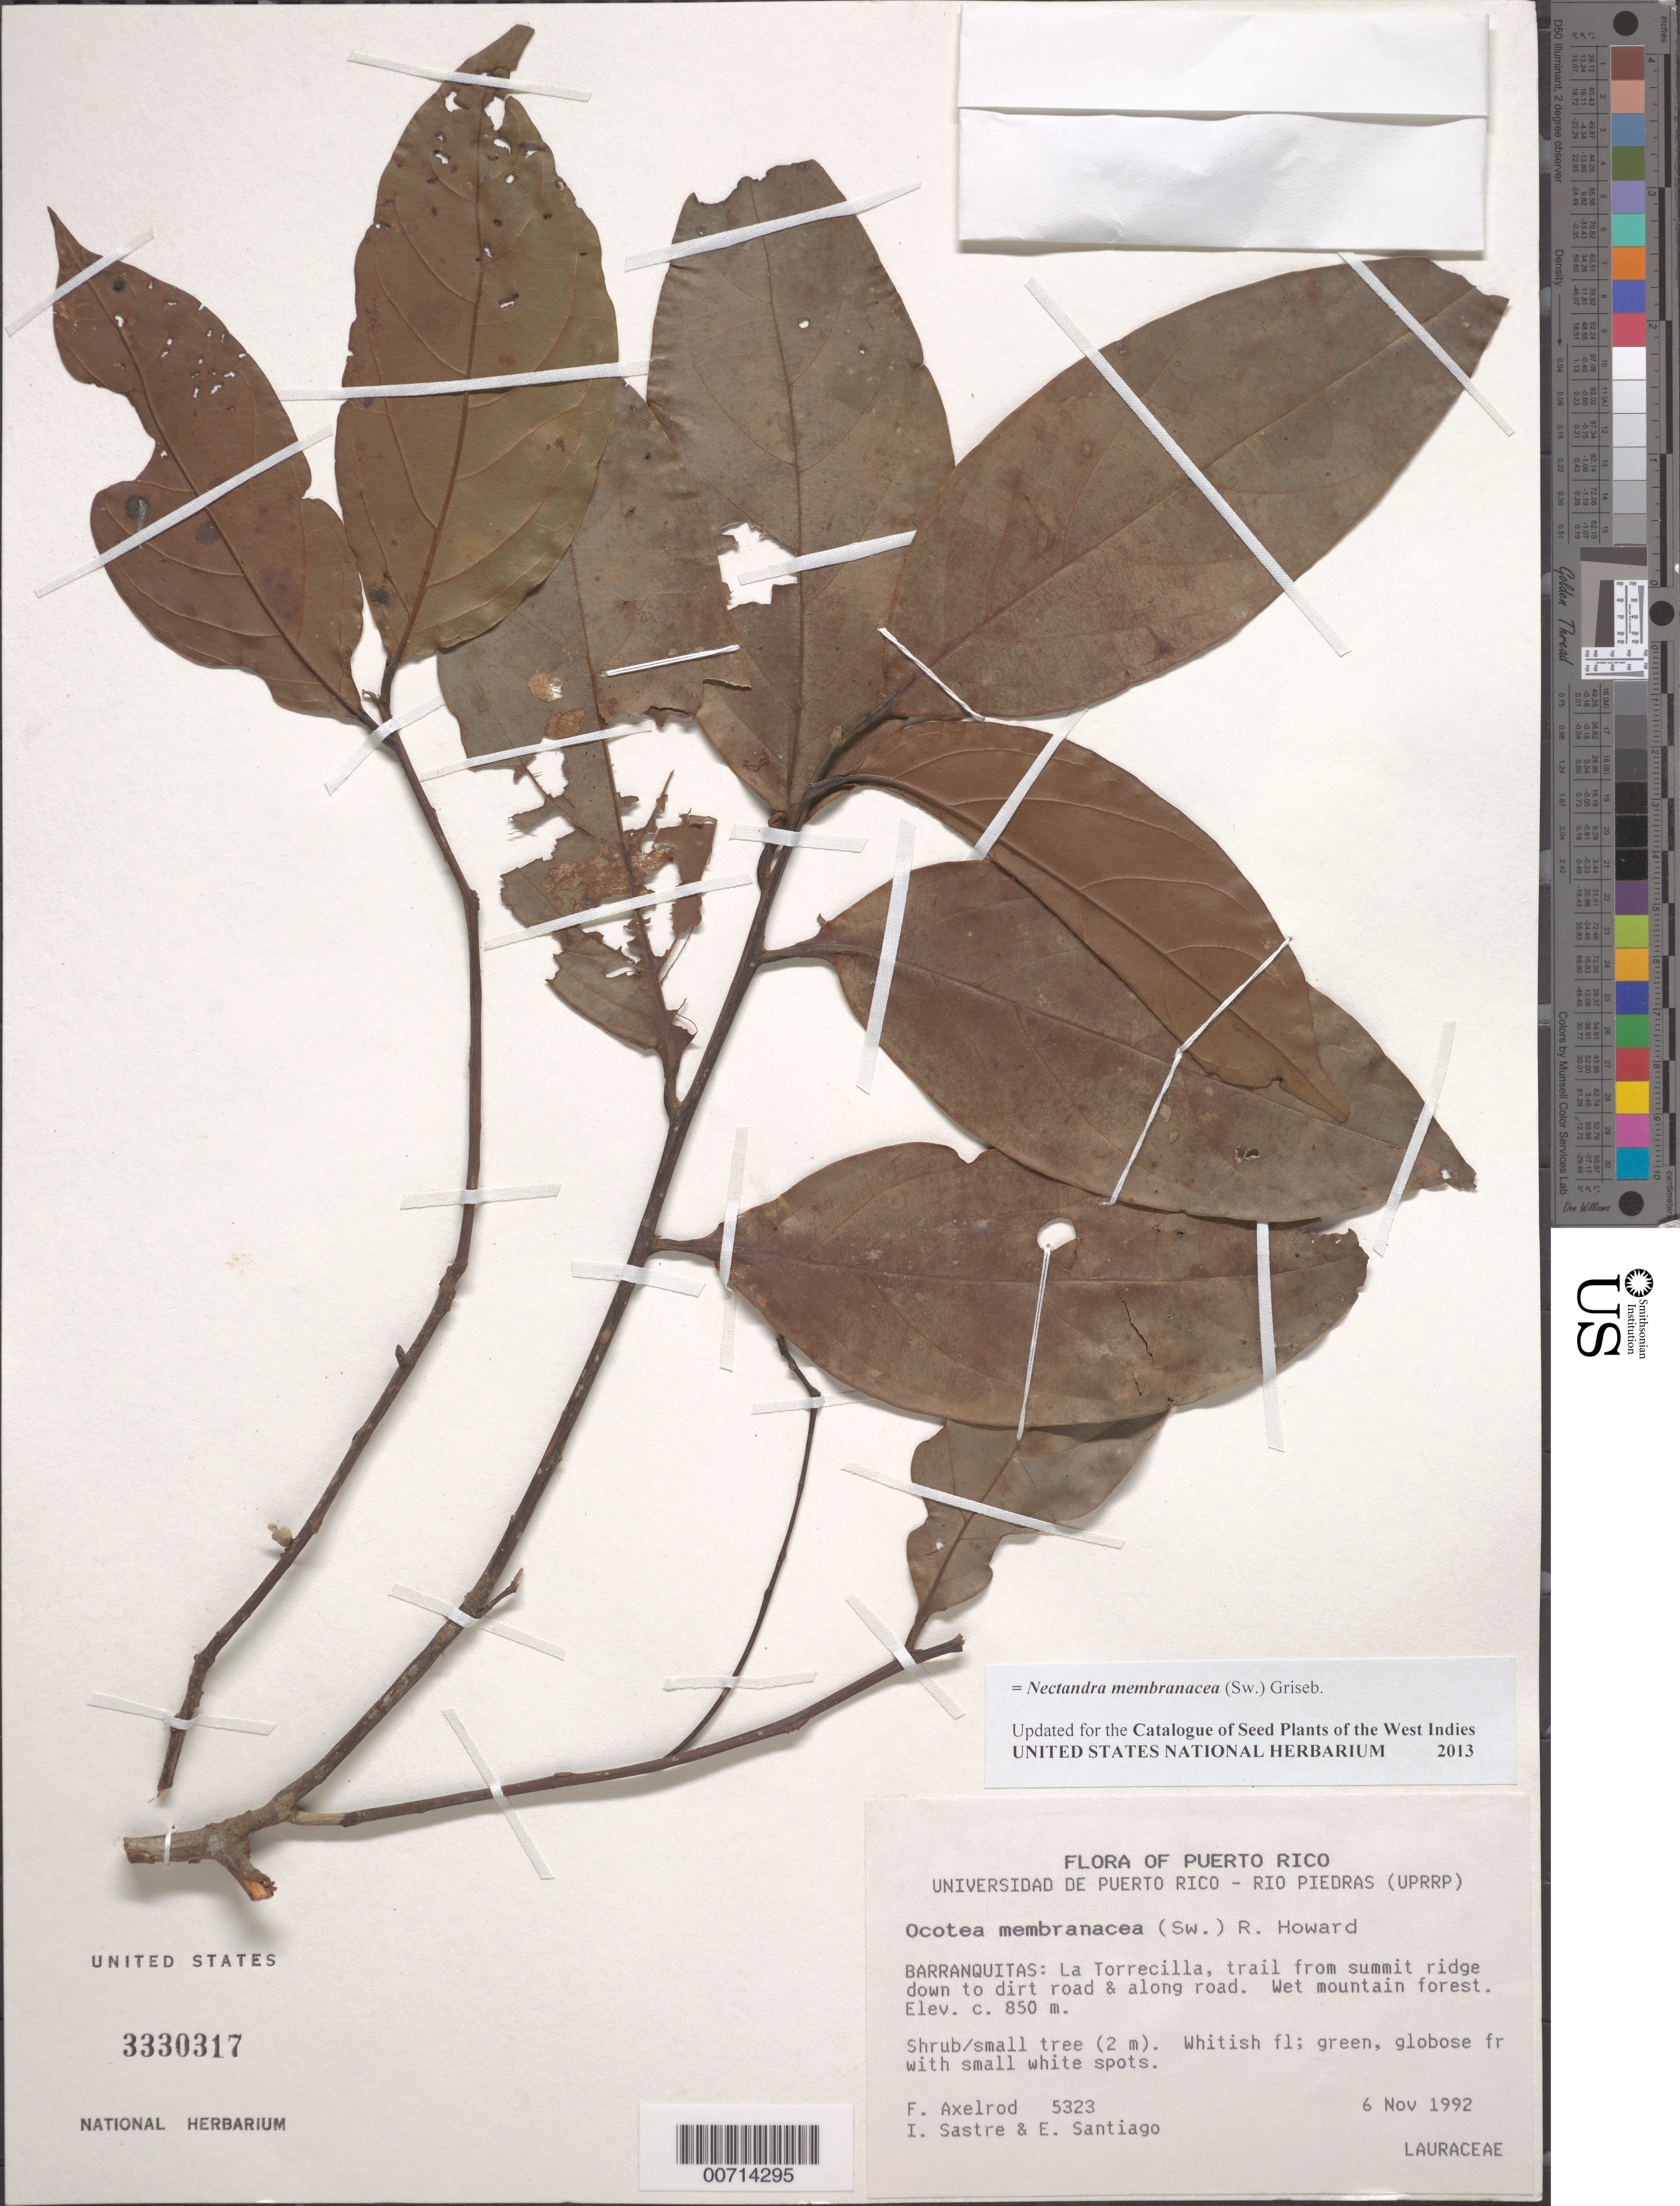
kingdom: Plantae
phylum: Tracheophyta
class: Magnoliopsida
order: Laurales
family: Lauraceae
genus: Nectandra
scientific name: Nectandra membranacea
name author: (Sw.) Griseb.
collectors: F. S. Axelrod, I. Sastre-de Jesús & E. Santiago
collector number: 5323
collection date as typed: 06 Nov 1992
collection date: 1992-11-06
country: Puerto Rico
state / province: Barranquitas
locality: Barranquitas: La Torrecilla, trail from summit ridge down to dirt road & along road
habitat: Wet mountain forest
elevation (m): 850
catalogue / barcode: US 3330317